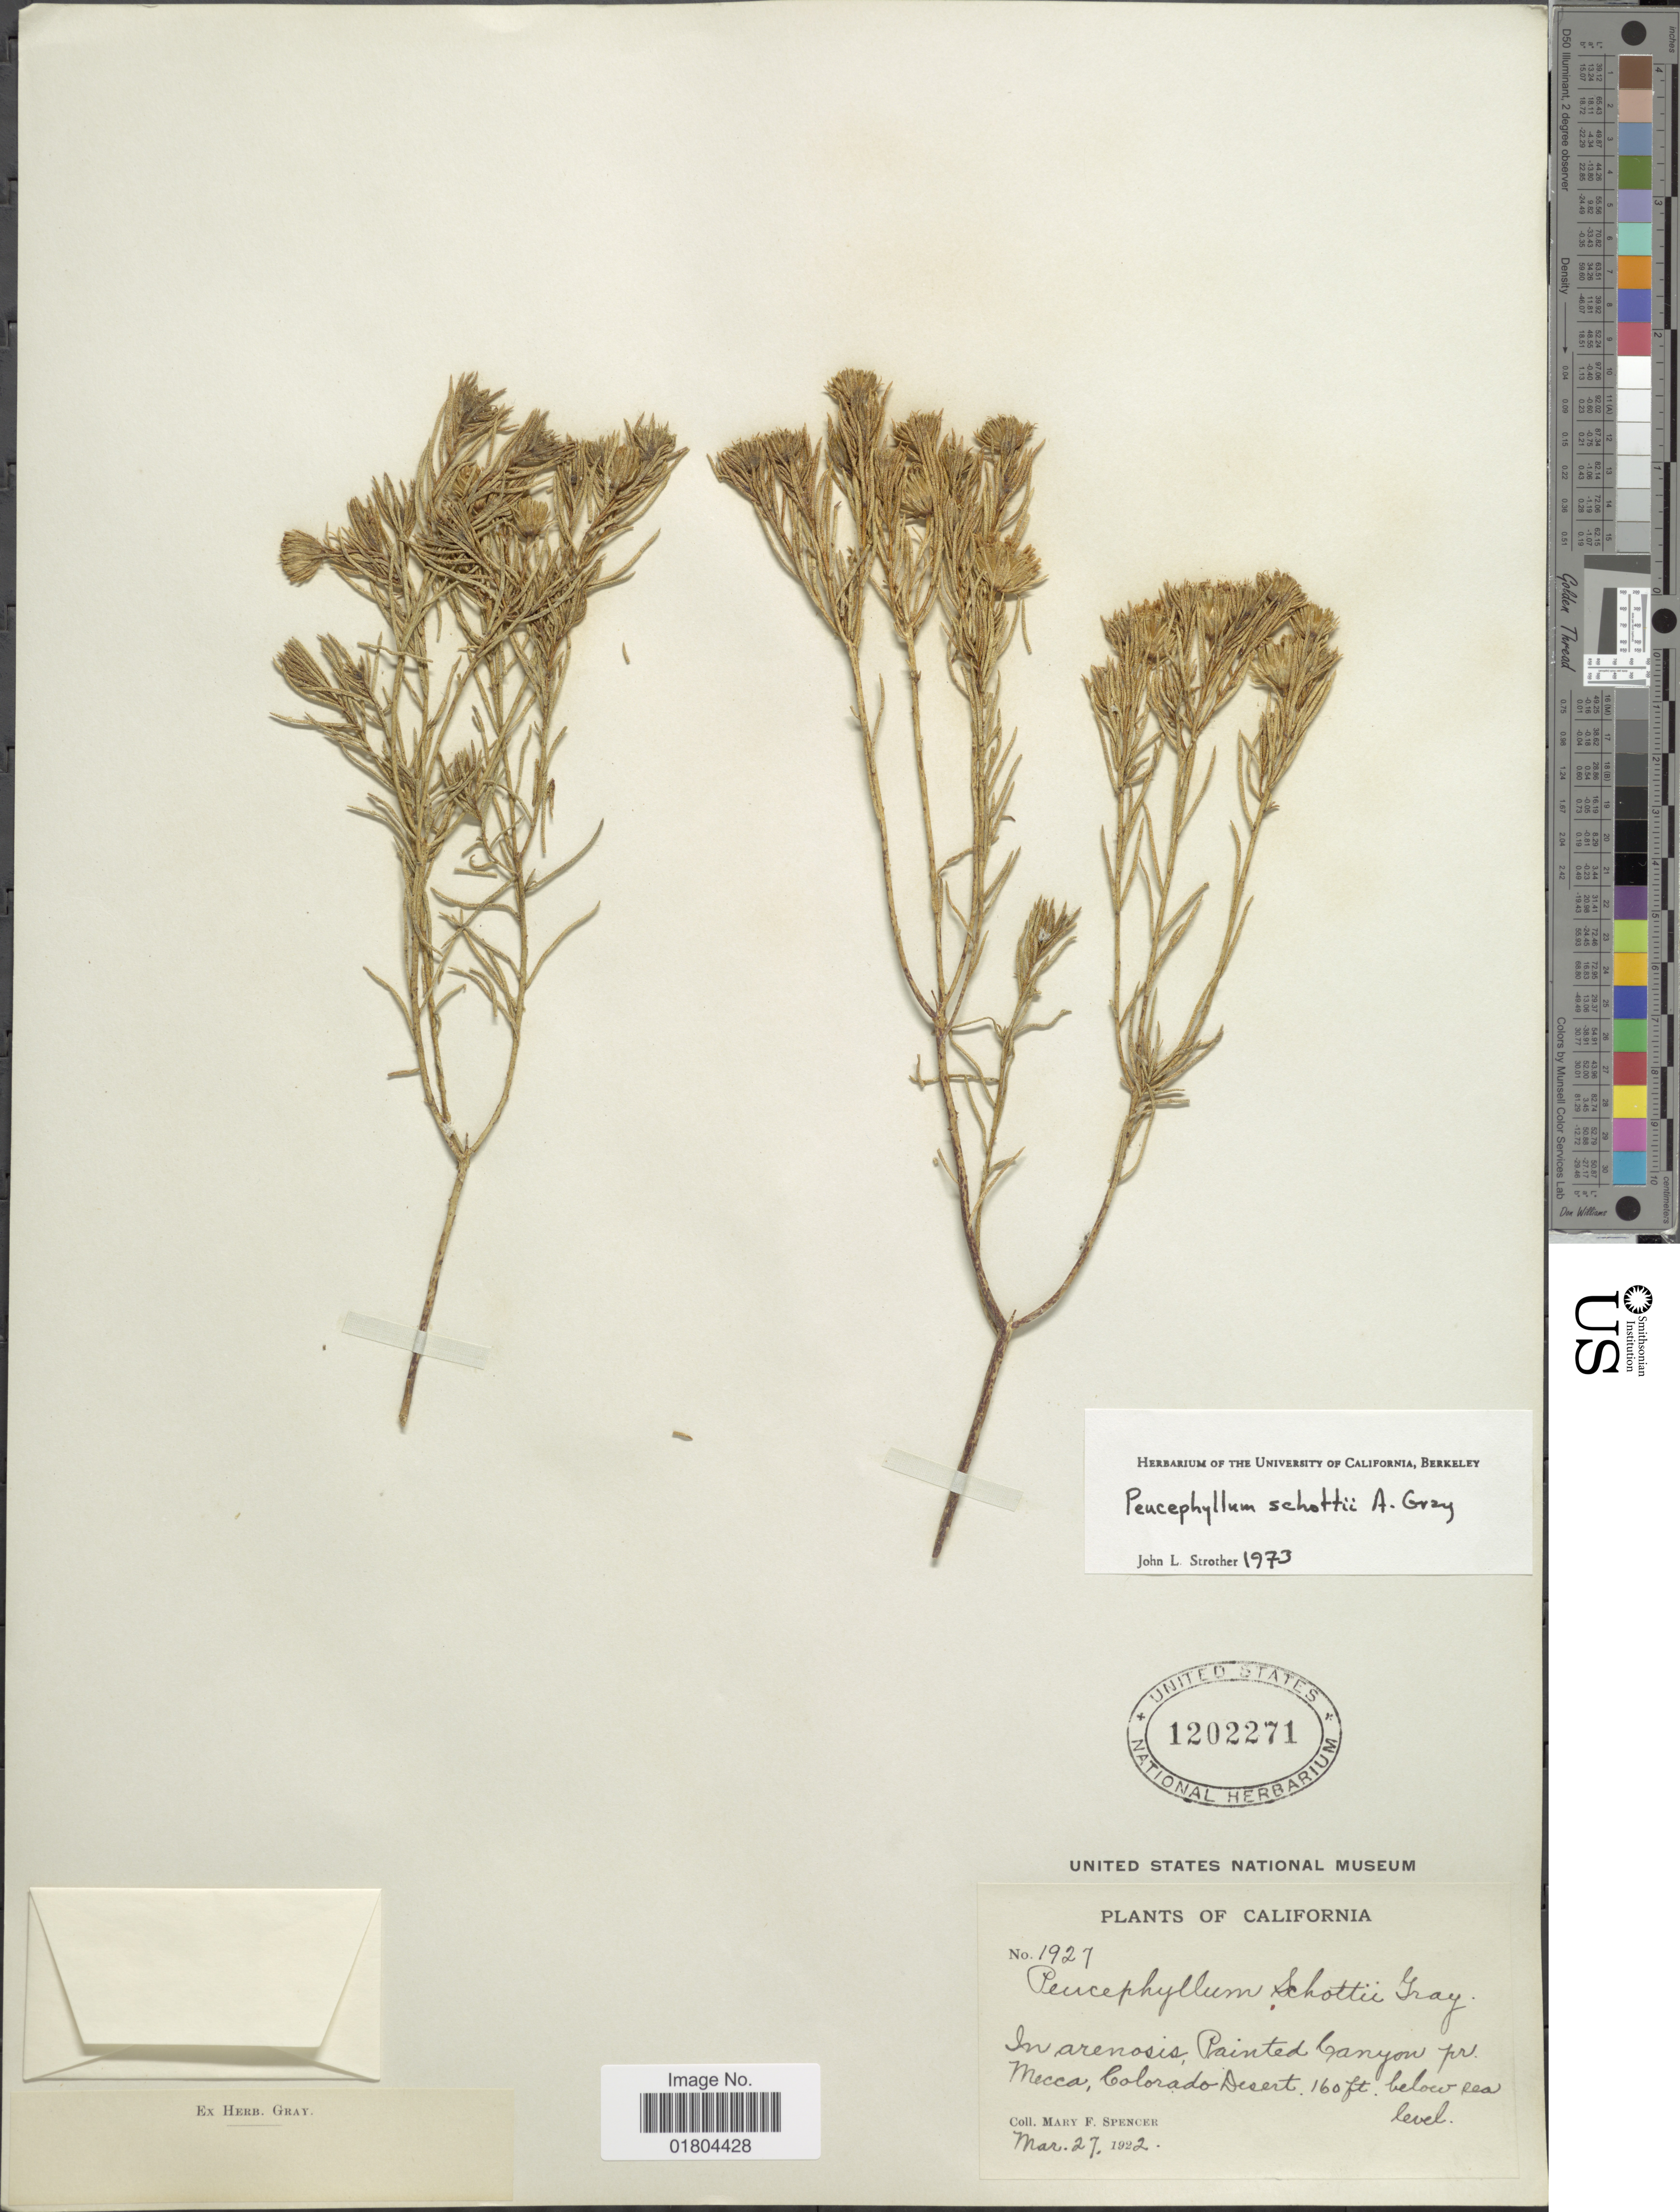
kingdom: Plantae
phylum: Tracheophyta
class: Magnoliopsida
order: Asterales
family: Asteraceae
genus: Peucephyllum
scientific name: Peucephyllum schottii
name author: A. Gray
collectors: M. Spencer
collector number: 1927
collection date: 1922-03-27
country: United States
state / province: California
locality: In arenosis, painted Canyon pr Mecca, Colorado Desert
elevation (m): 49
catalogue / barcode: US 1202271